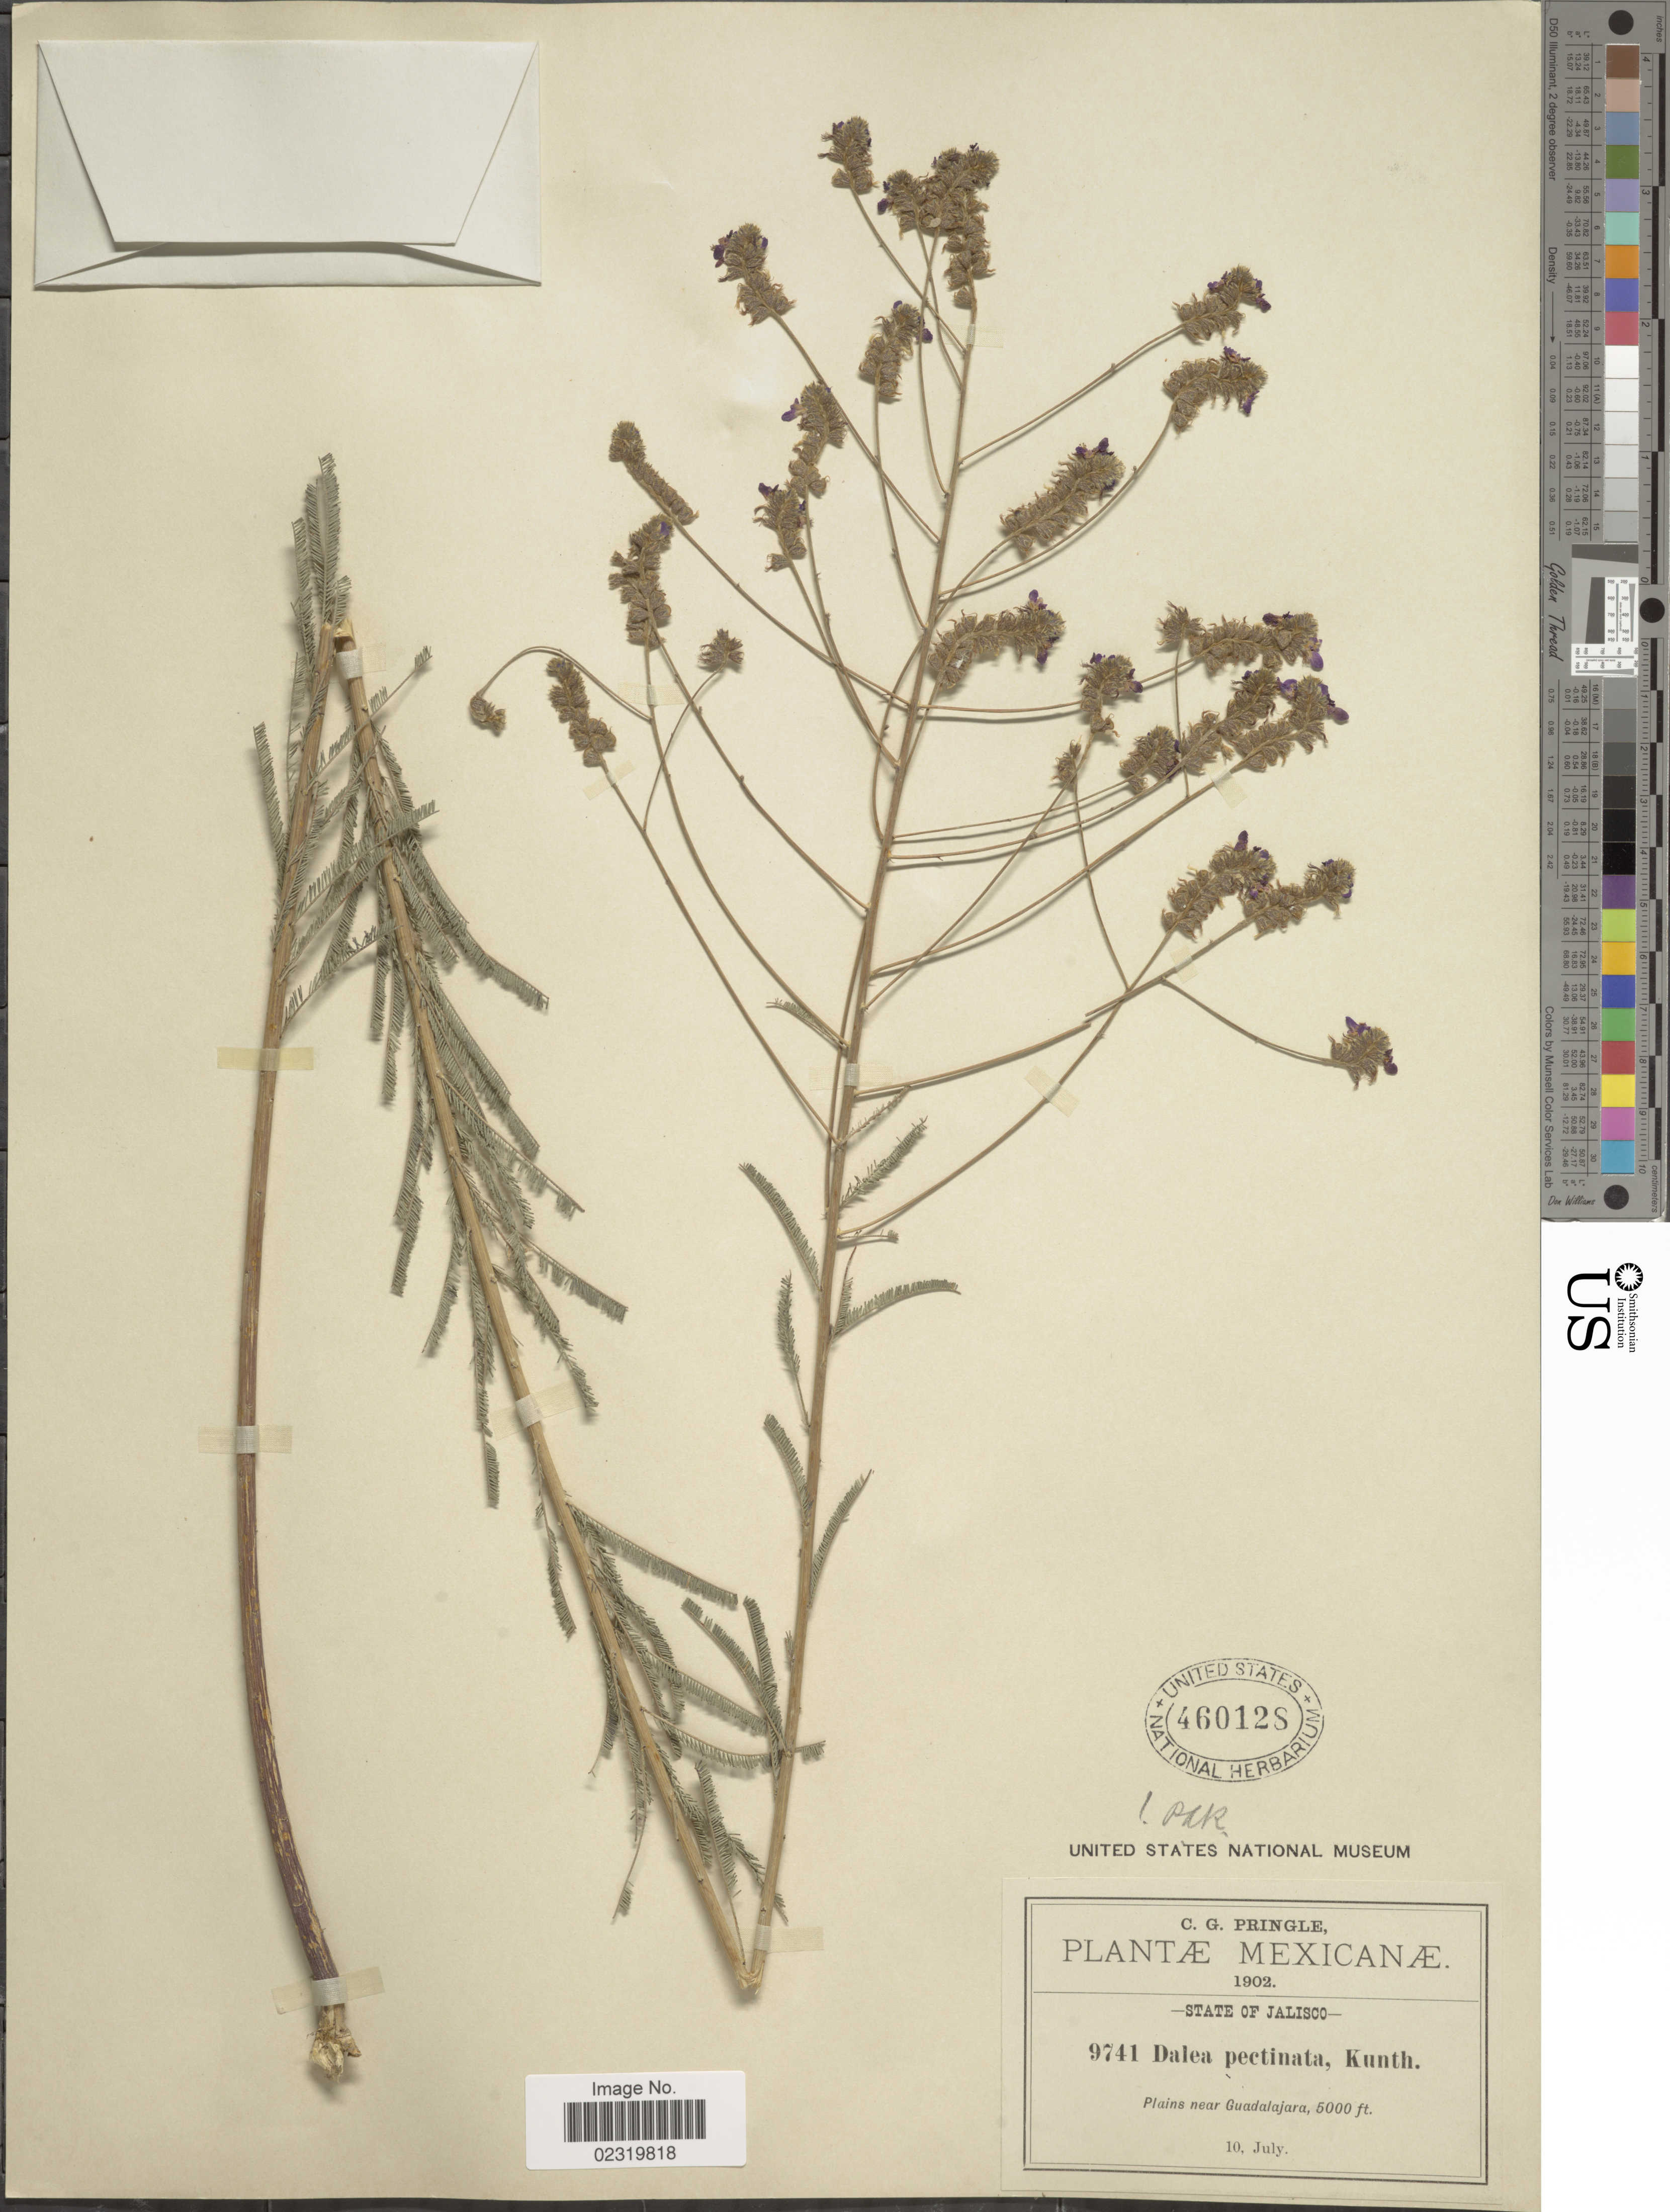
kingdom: Plantae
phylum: Tracheophyta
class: Magnoliopsida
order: Fabales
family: Fabaceae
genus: Dalea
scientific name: Dalea pectinata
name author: Kunth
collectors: C. G. Pringle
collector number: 9741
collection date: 1902-07-10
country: Mexico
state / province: Jalisco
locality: Near Guadalajara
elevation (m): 1524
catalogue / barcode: US 460128